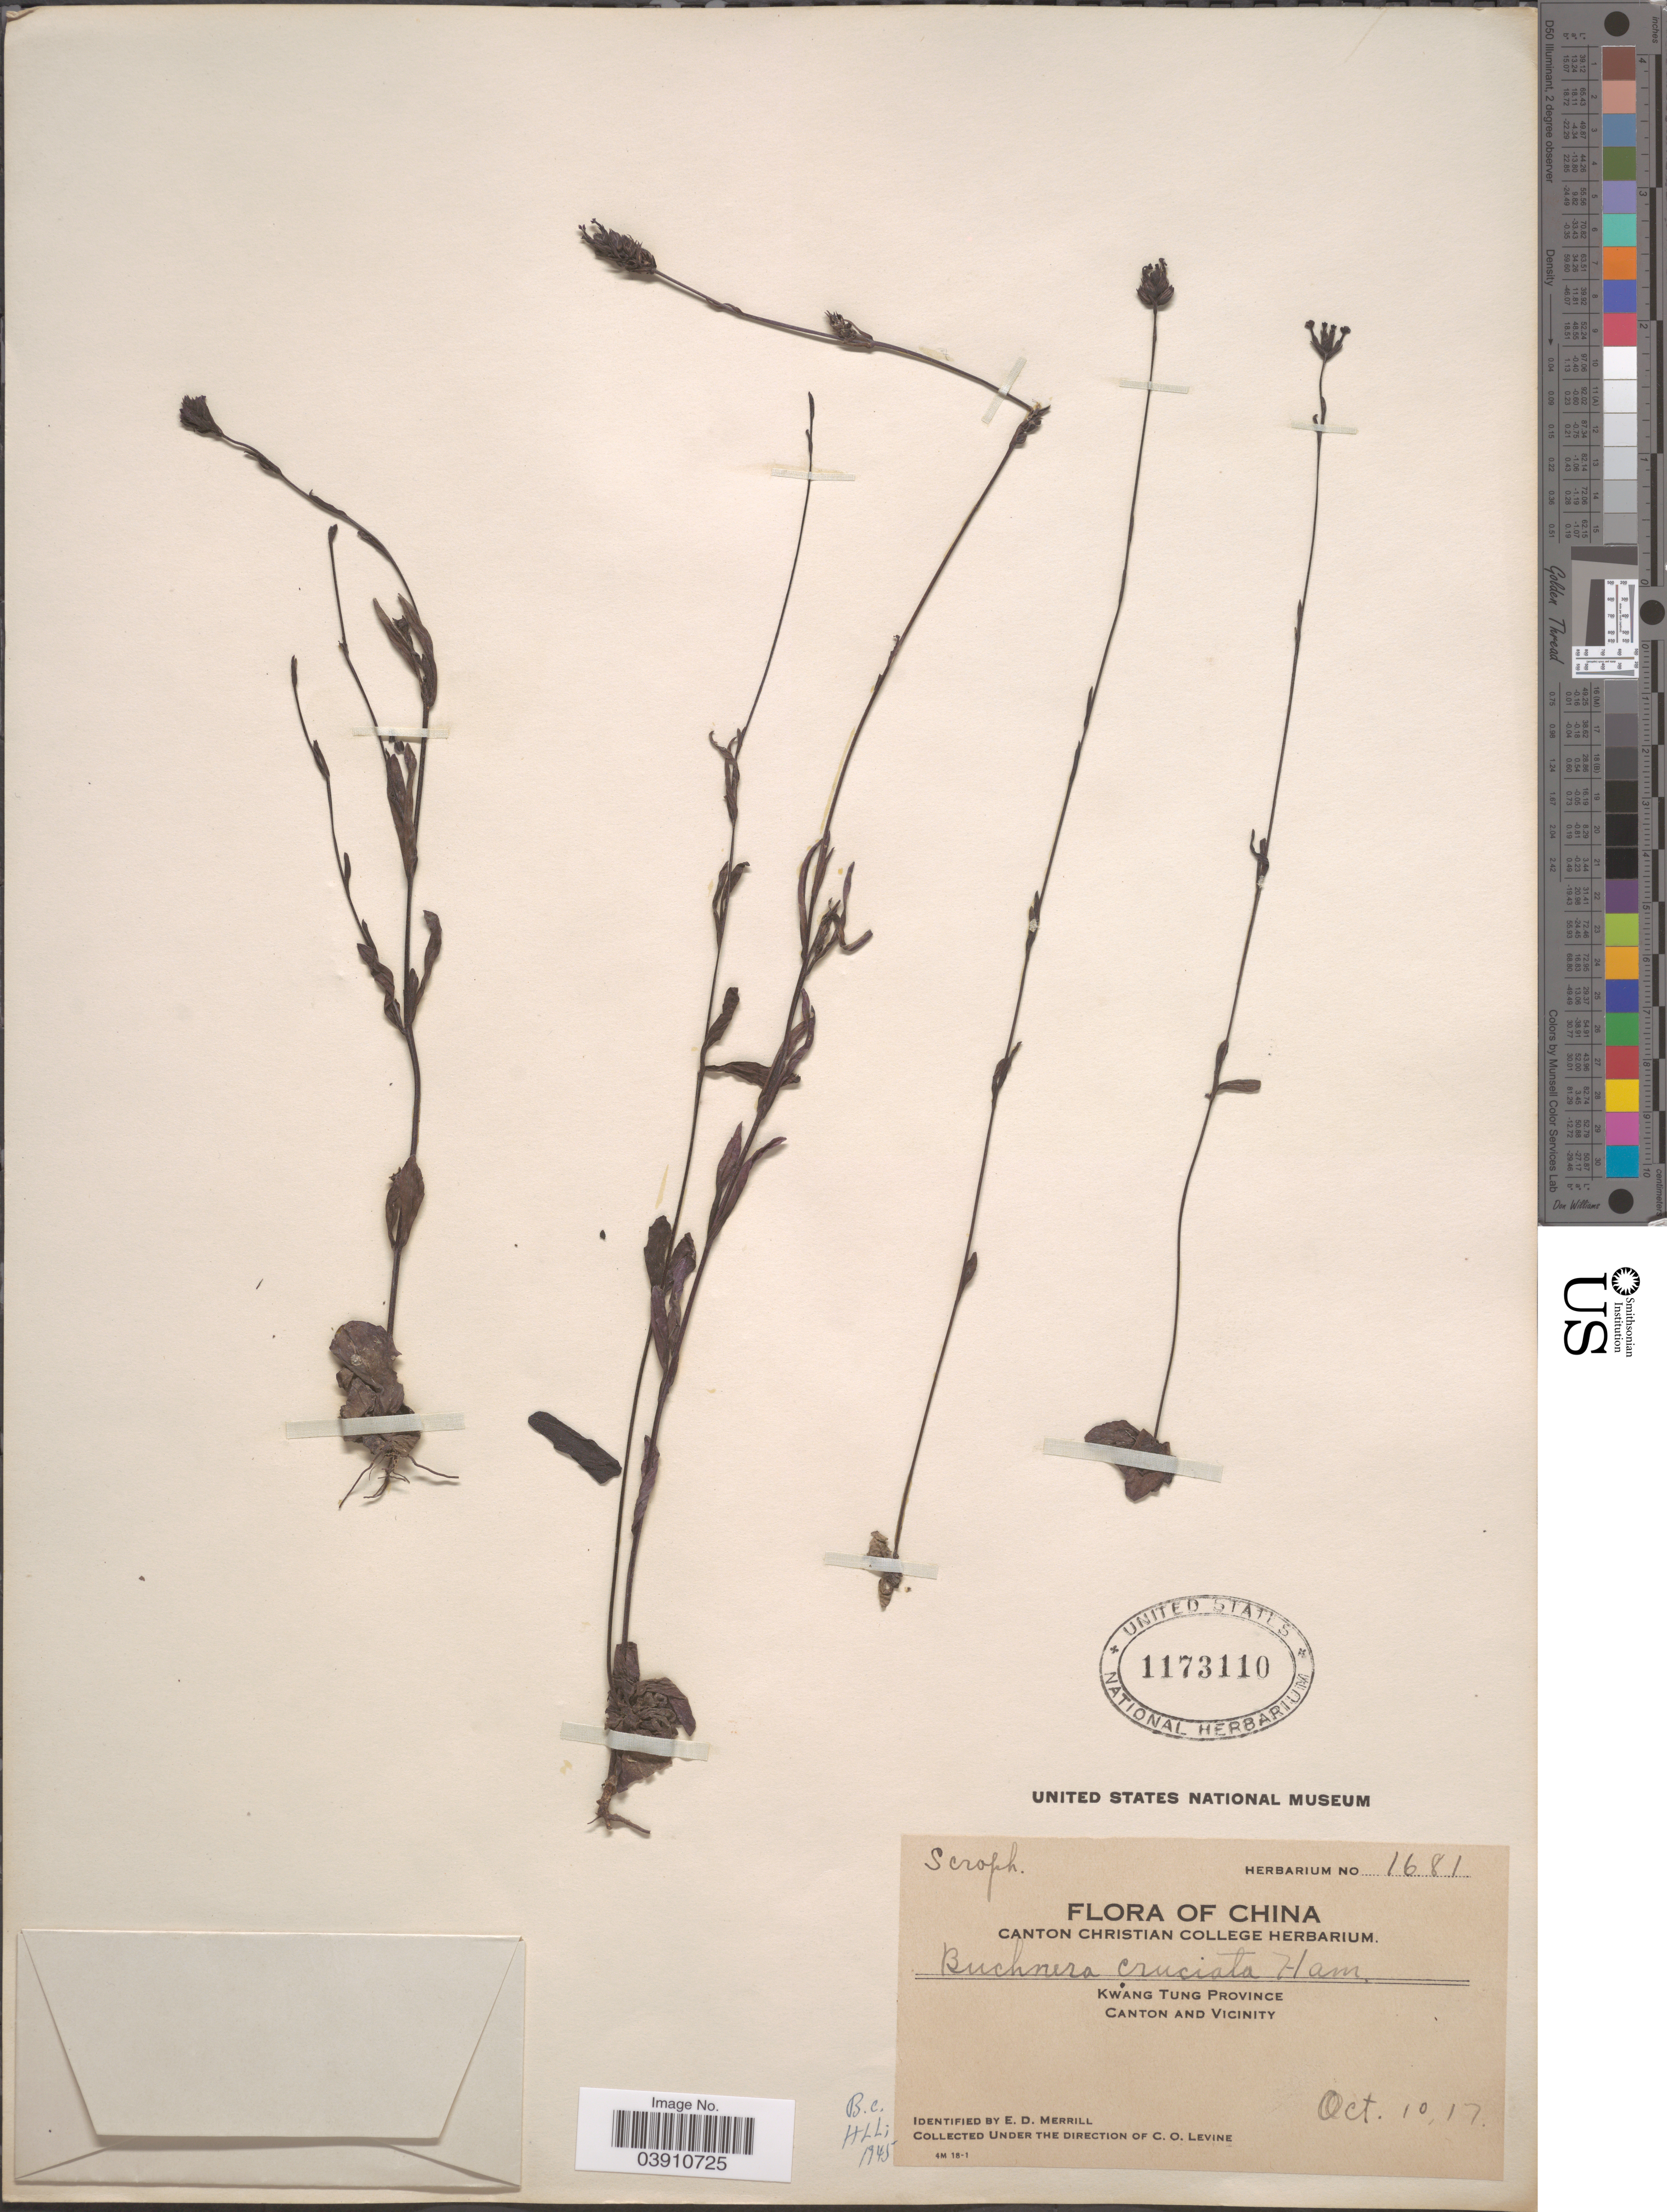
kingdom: Plantae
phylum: Tracheophyta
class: Magnoliopsida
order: Lamiales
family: Orobanchaceae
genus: Buchnera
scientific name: Buchnera cruciata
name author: Ham.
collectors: C. O. Levine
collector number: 1681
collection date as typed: Transcribed d/m/y: 10/10/17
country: China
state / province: Guangdong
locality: Kwang Tung Province. Canton and vicinity.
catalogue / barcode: US 1173110